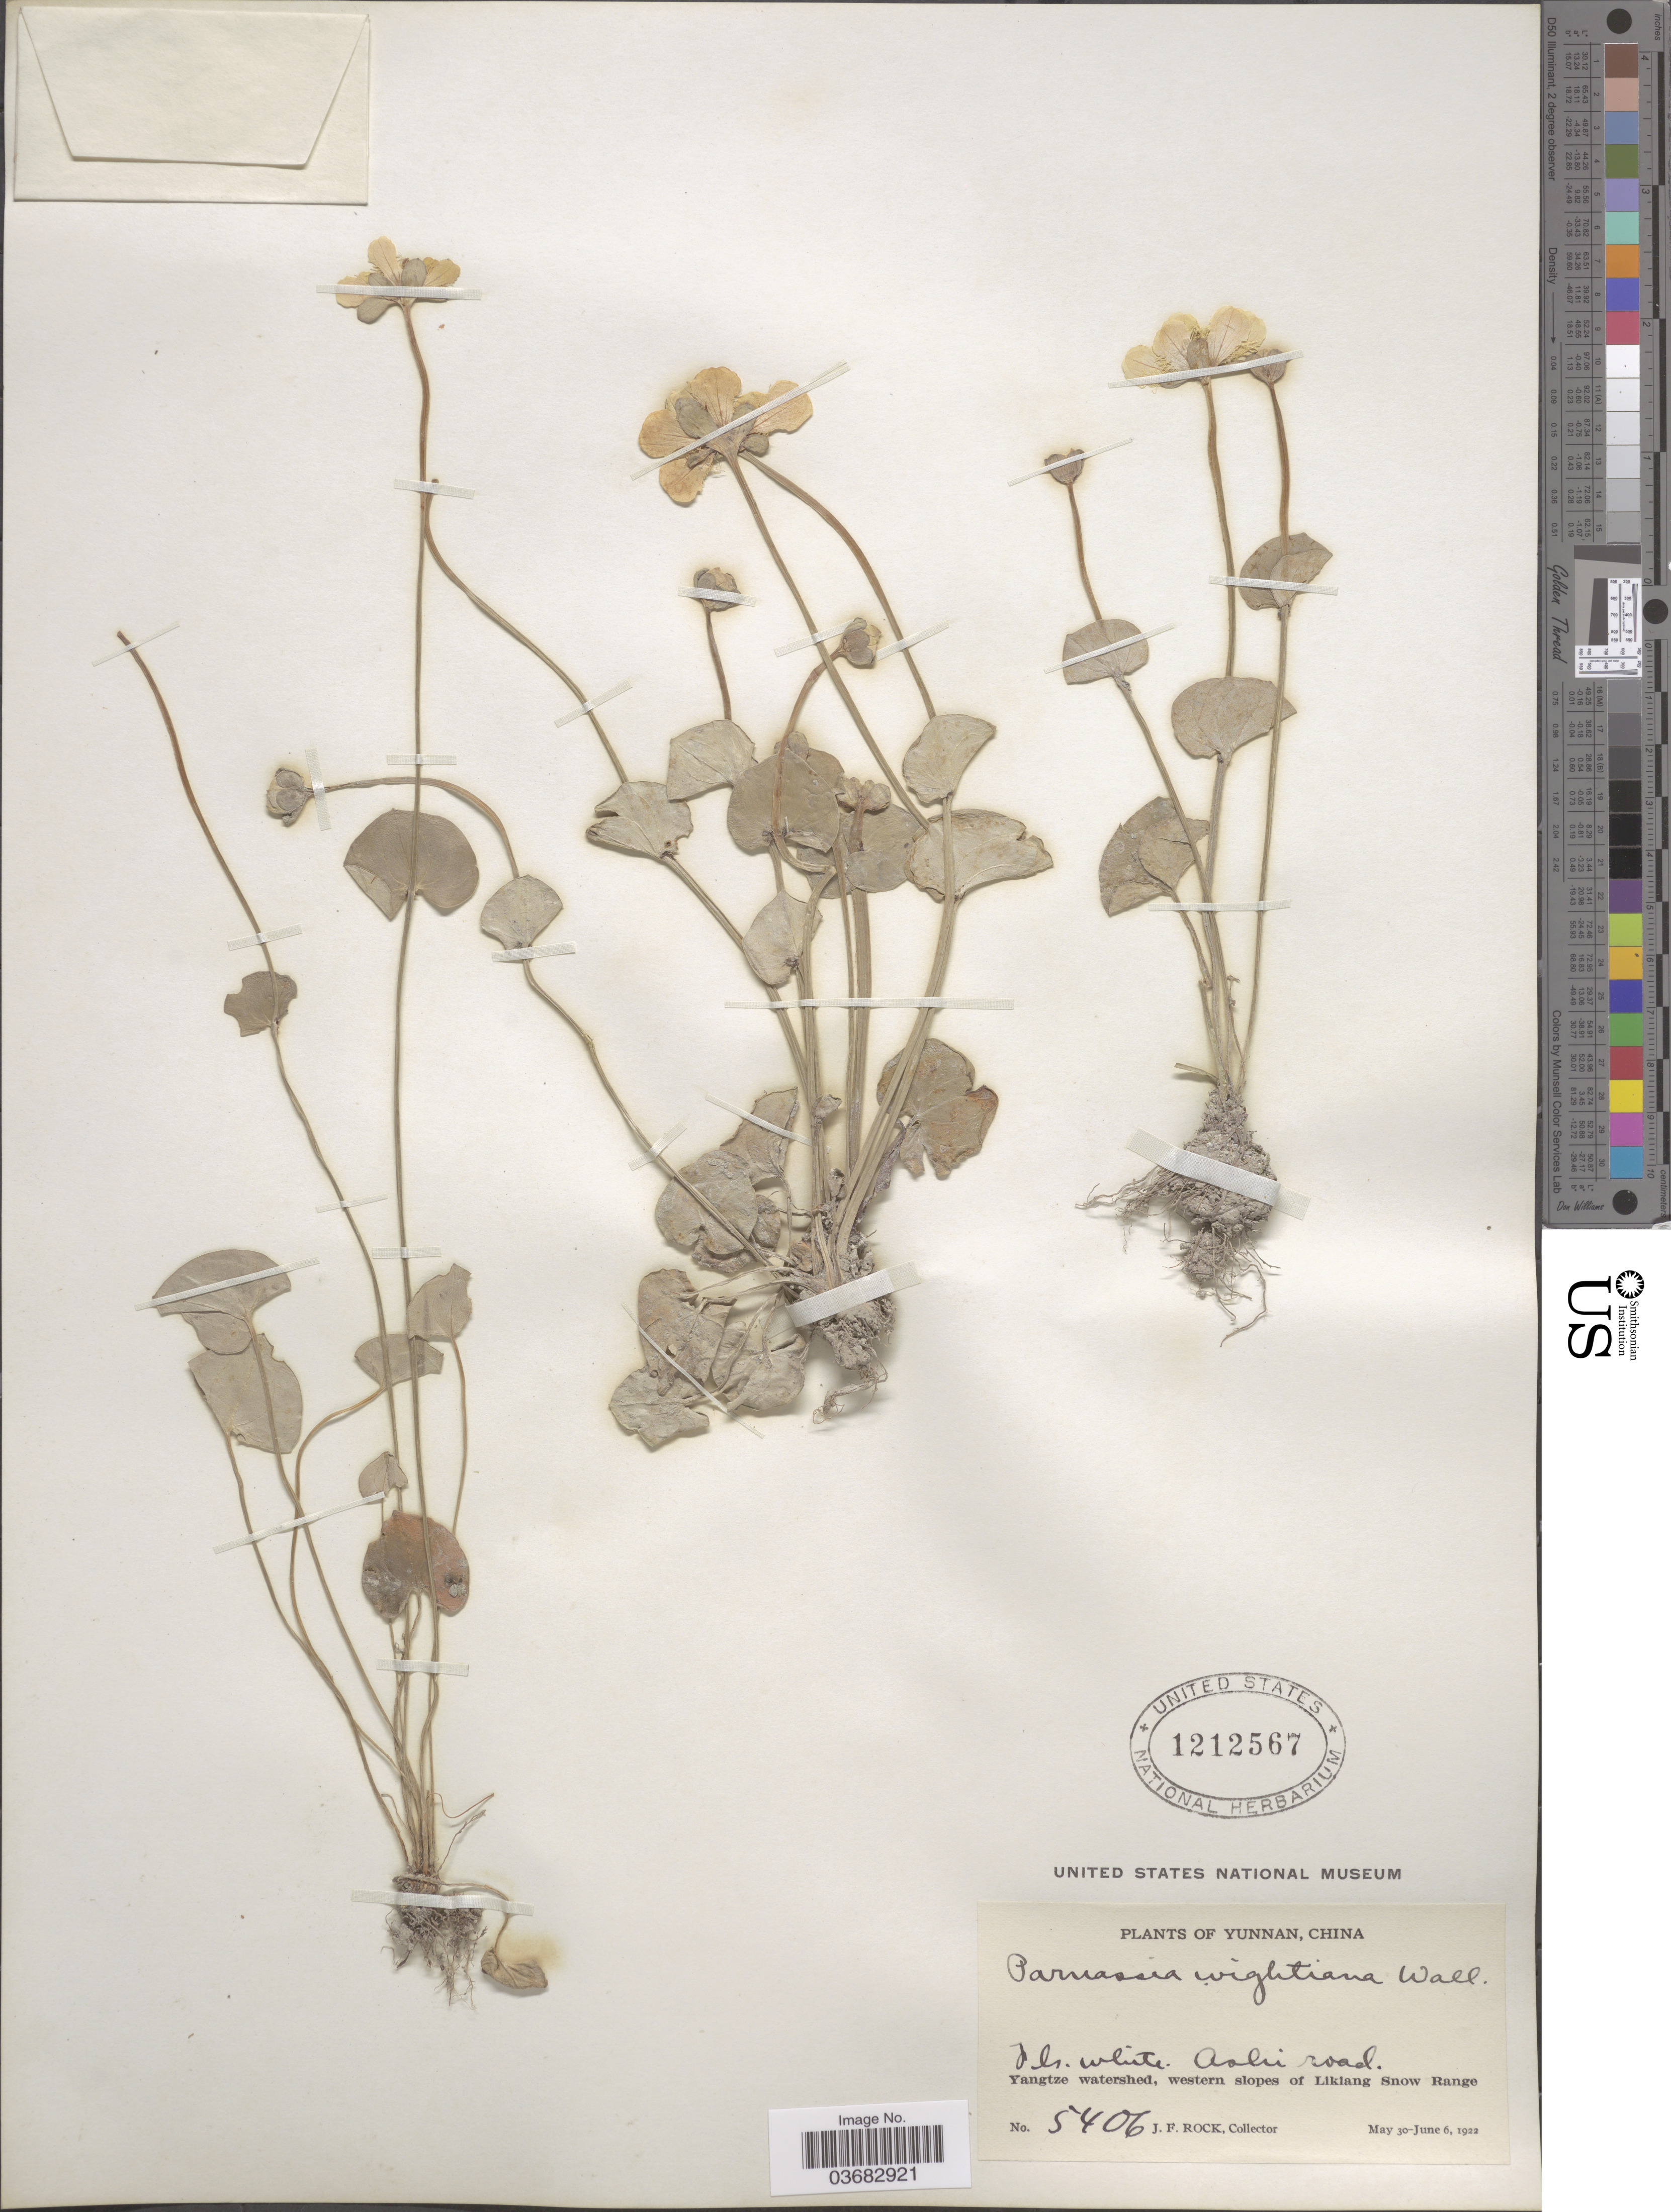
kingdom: Plantae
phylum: Tracheophyta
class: Magnoliopsida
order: Celastrales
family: Parnassiaceae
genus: Parnassia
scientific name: Parnassia wightiana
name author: Wall. ex Wight & Arn.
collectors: J. Rock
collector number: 5406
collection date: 1922-05-30/1922-06-06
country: China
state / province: Yunnan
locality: Ashi road. Yangtze watershed, western slopes of Likiang Snow Range.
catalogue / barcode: US 1212567